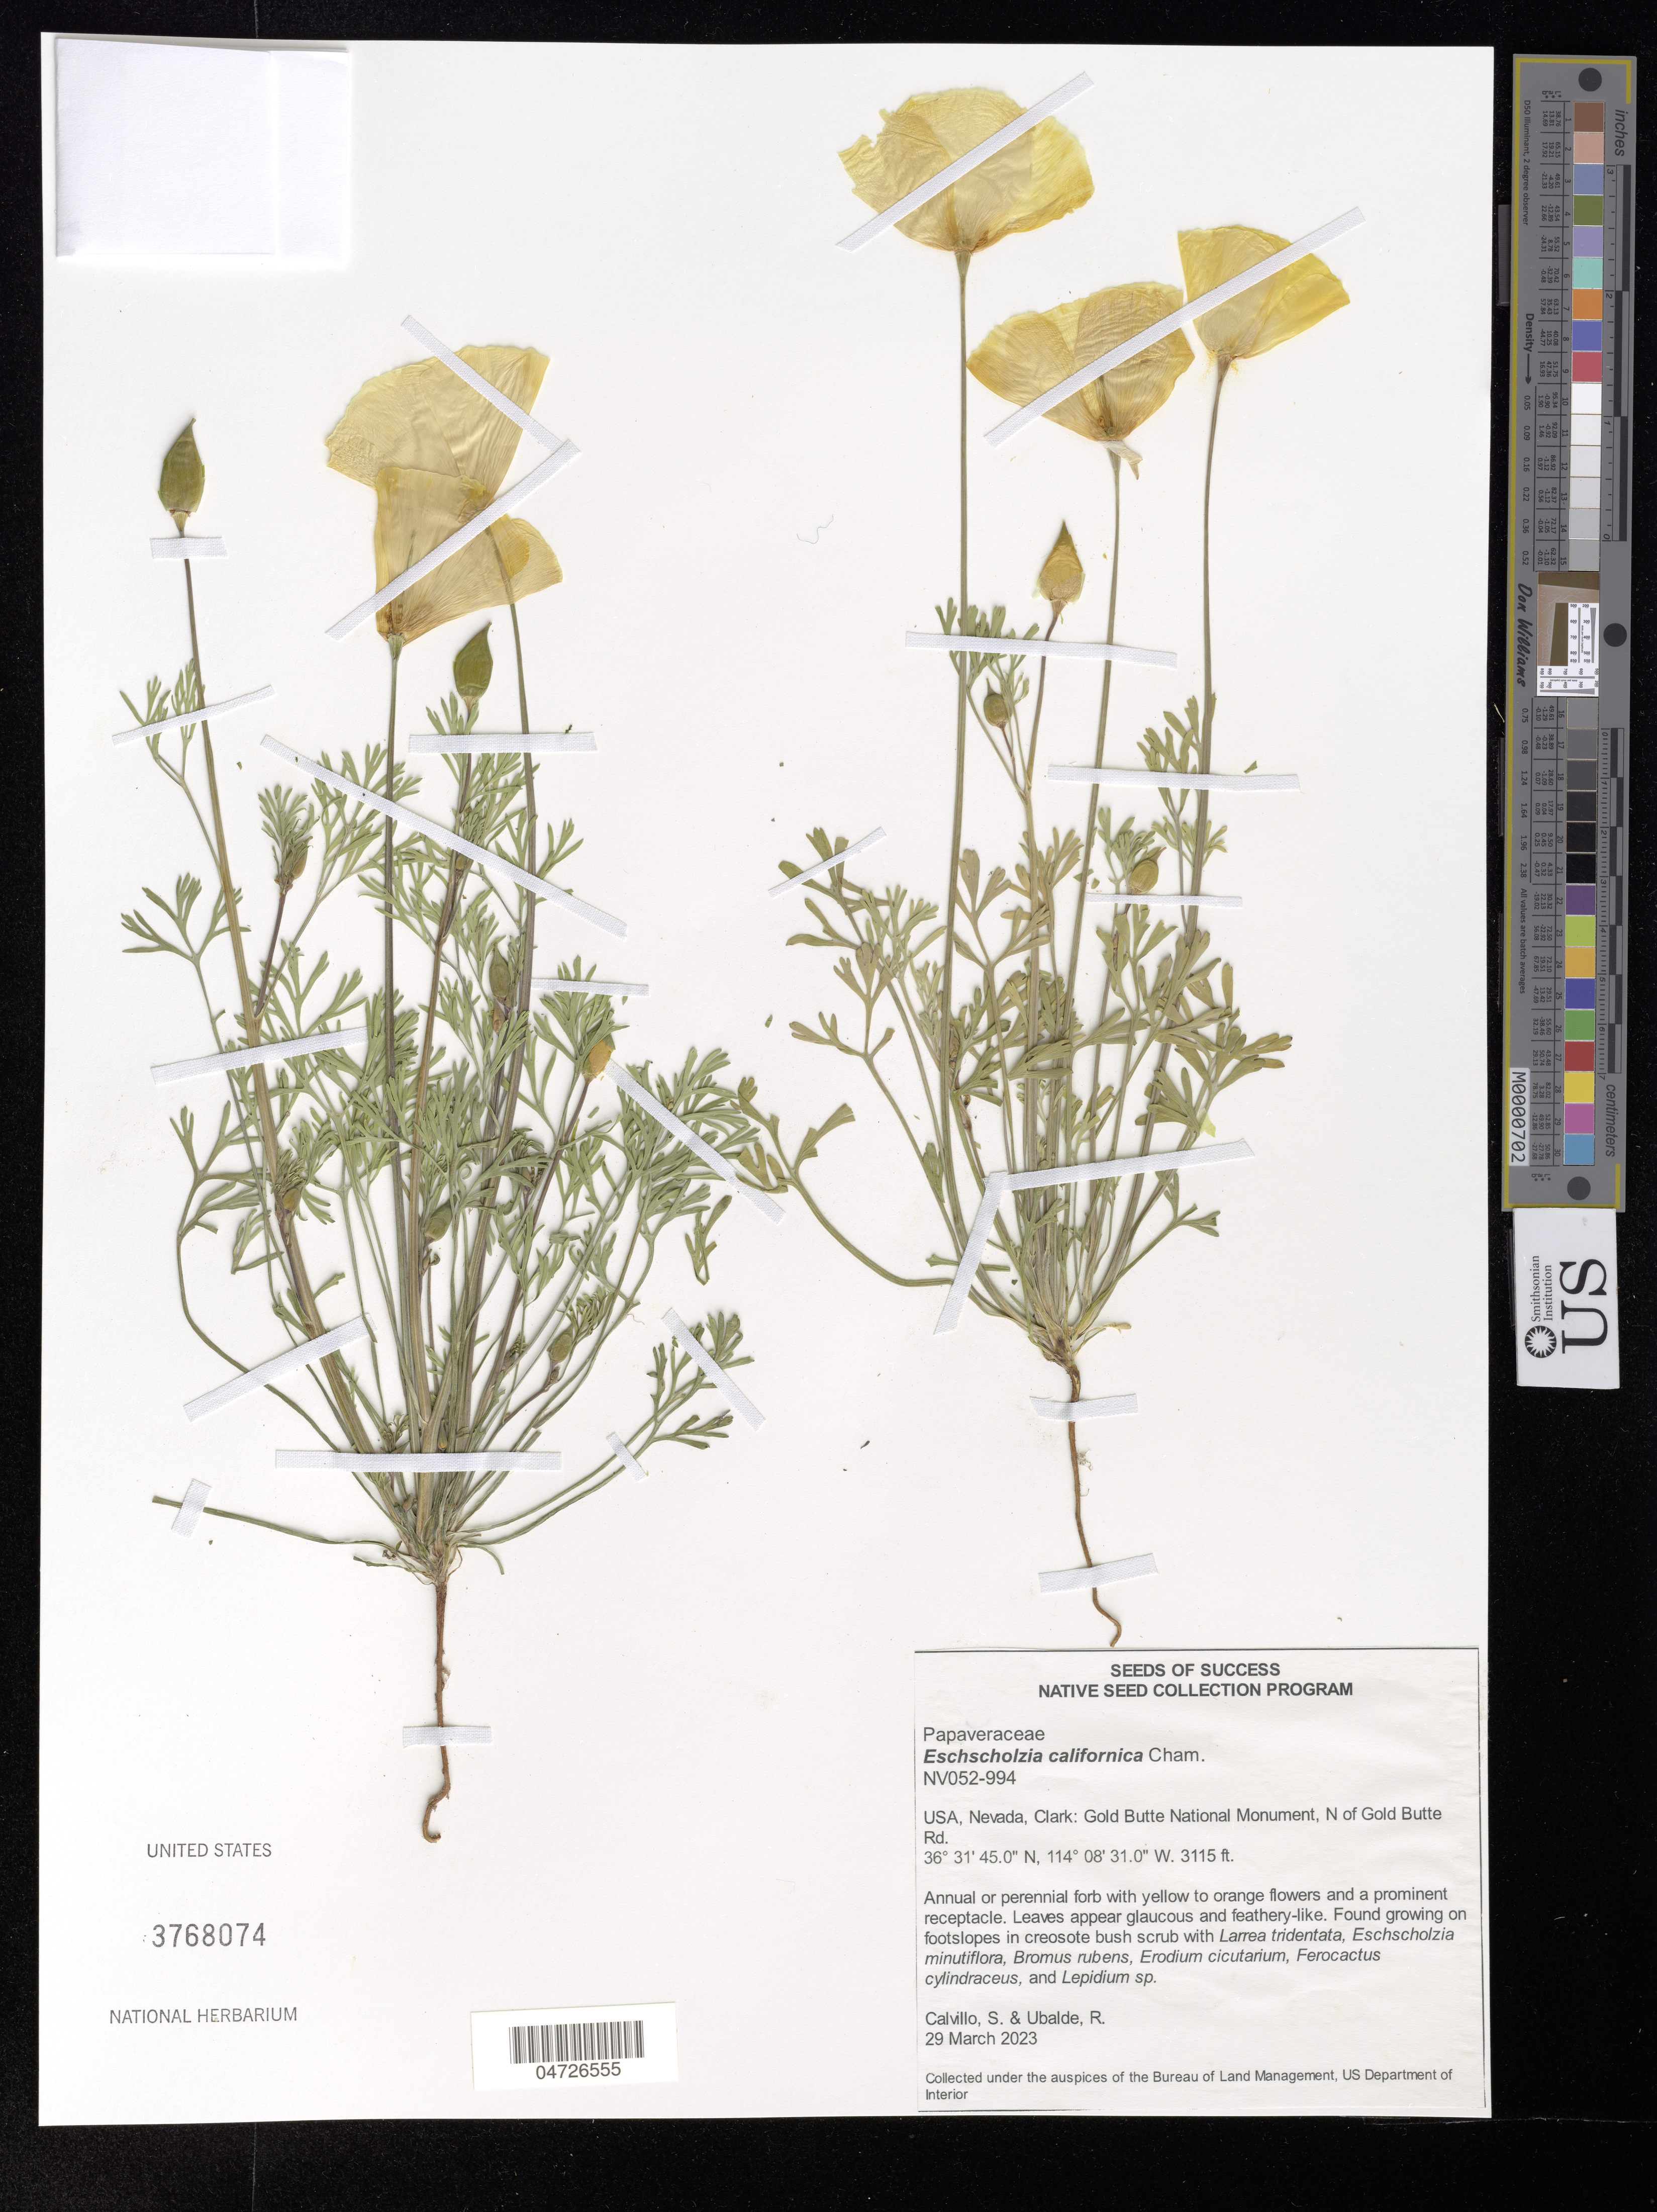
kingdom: Plantae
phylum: Tracheophyta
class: Magnoliopsida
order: Ranunculales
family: Papaveraceae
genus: Eschscholzia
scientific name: Eschscholzia californica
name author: Cham.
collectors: R. Ubalde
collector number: NV052-994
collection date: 2023-03-29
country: United States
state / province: Nevada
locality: Clark: Gold Butte National Monument, N of Gold Butte Rd.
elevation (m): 949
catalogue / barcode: US 3768074